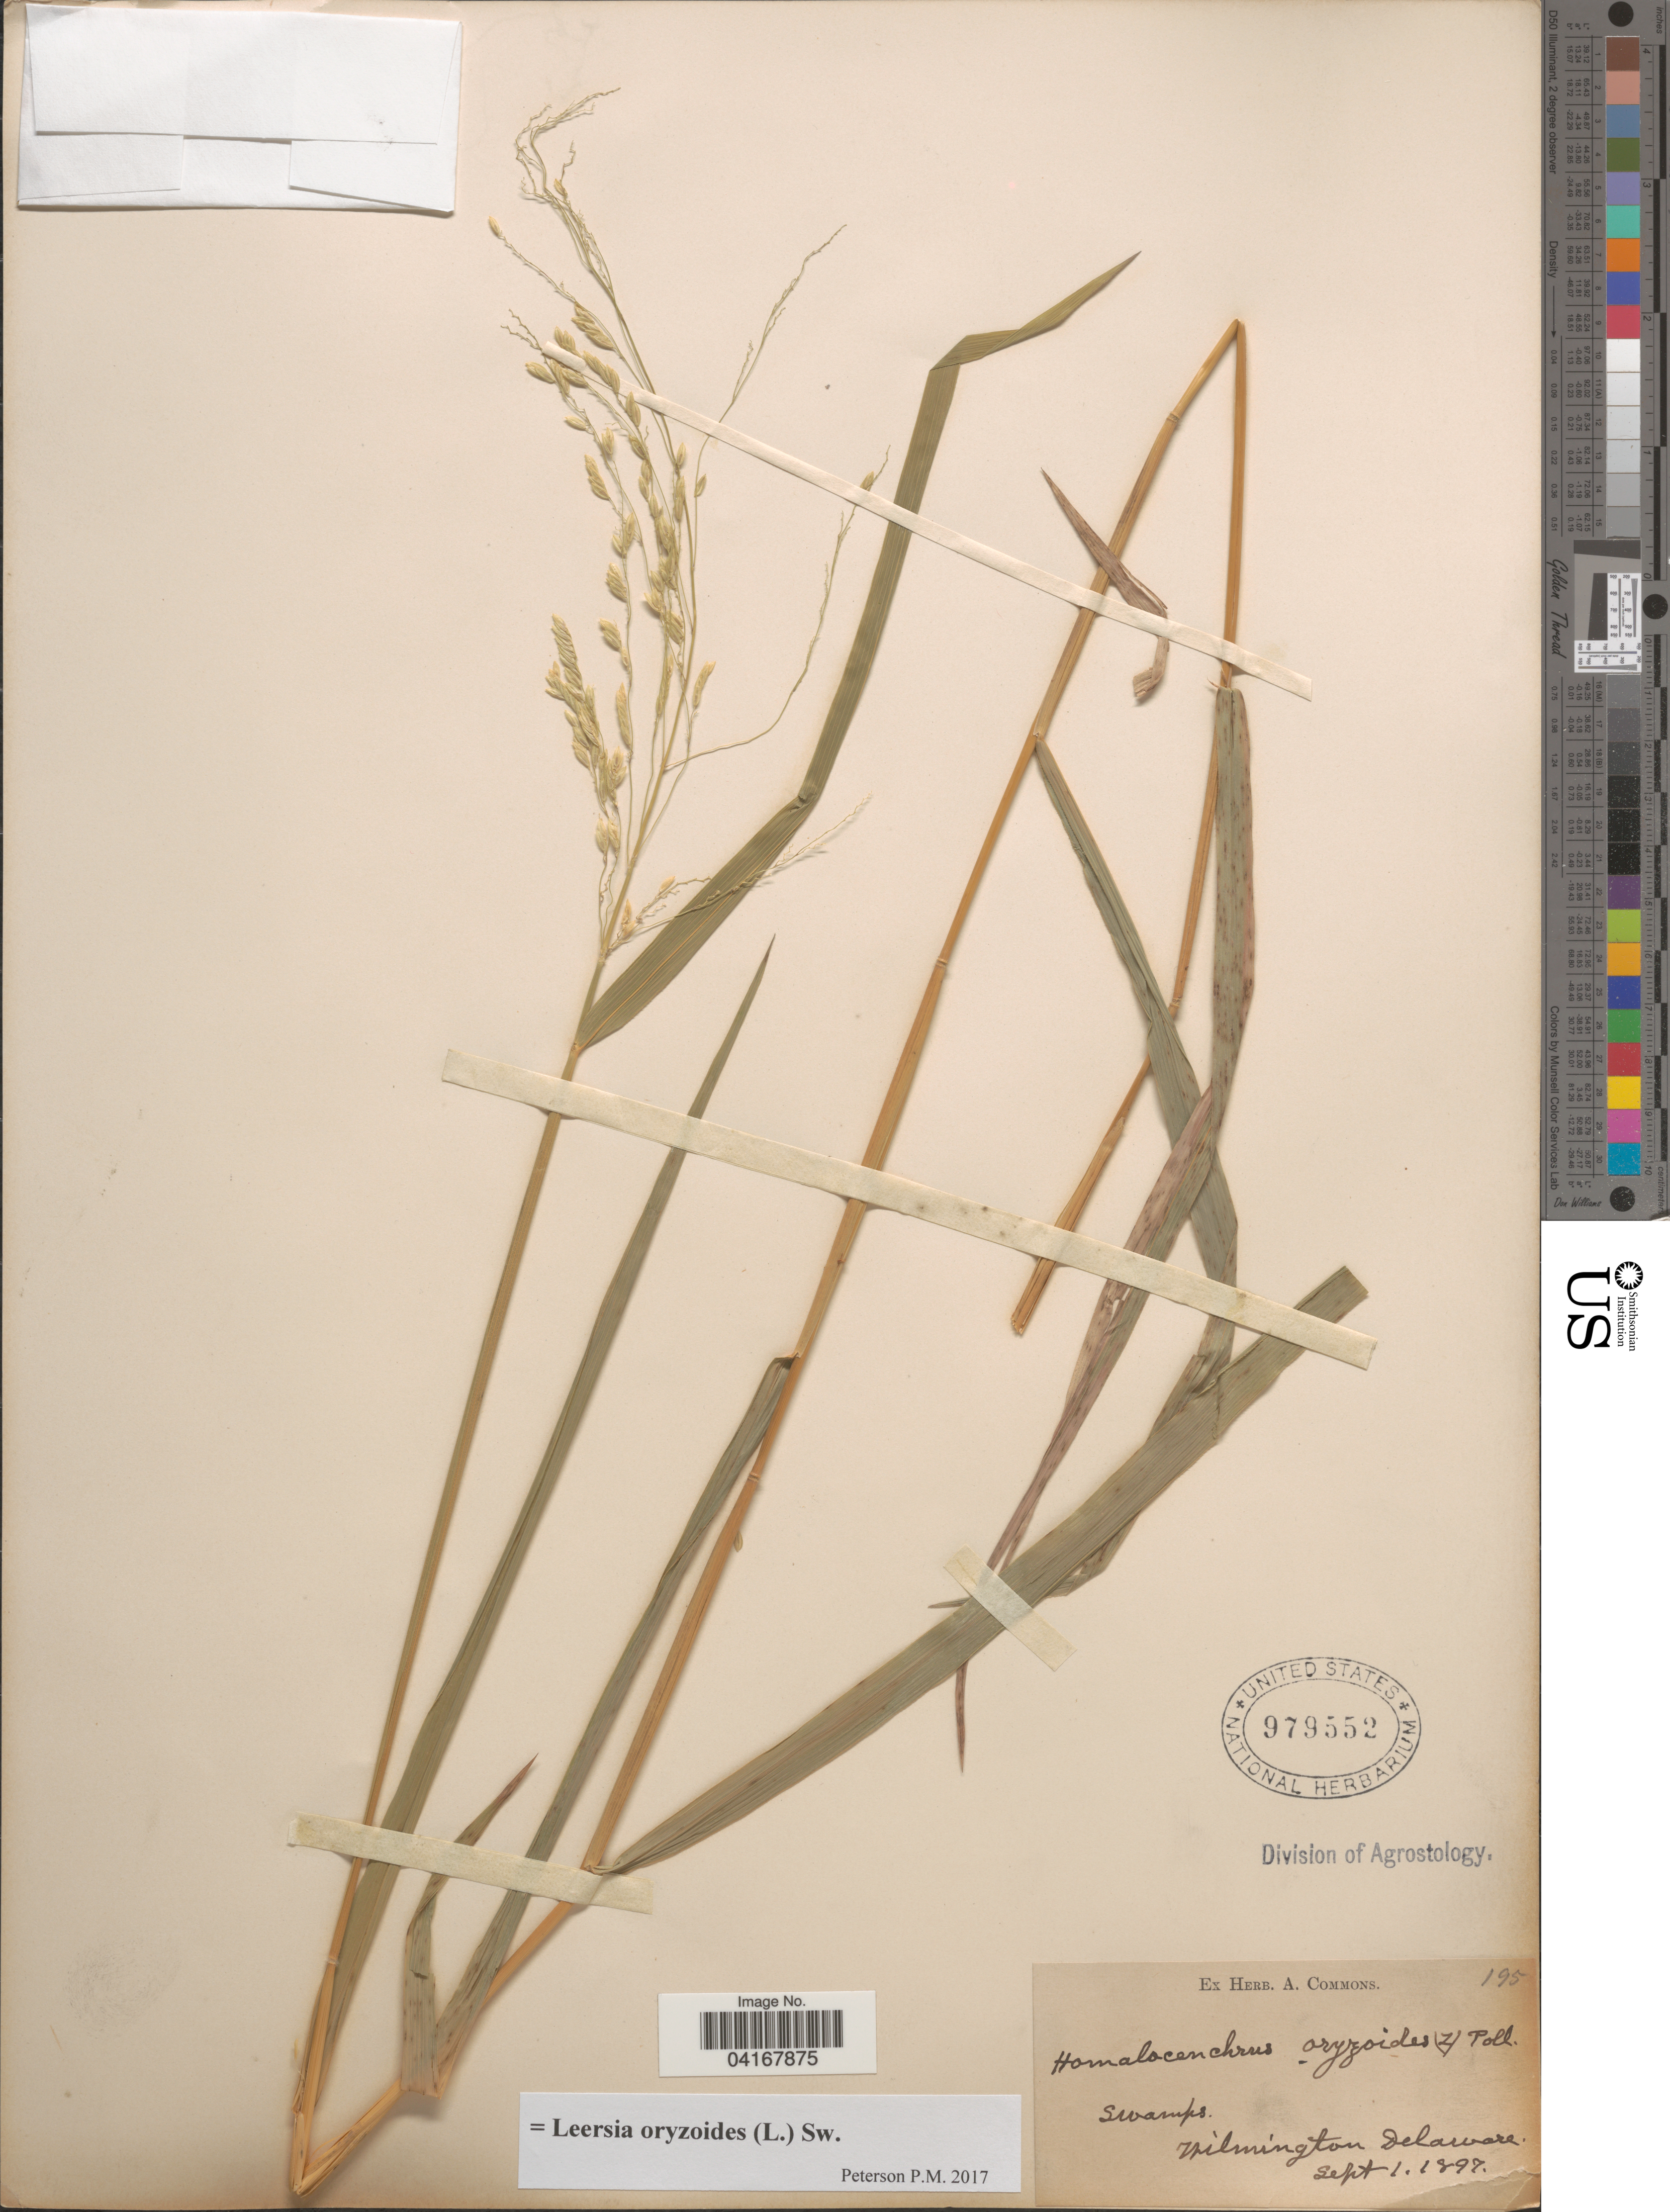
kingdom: Plantae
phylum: Tracheophyta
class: Liliopsida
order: Poales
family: Poaceae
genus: Leersia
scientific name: Leersia oryzoides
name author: (L.) Sw.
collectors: ex herb. A. Commons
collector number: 195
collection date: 1897-09-01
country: United States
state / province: Delaware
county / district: New Castle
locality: Wilmington.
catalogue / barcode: US 979552